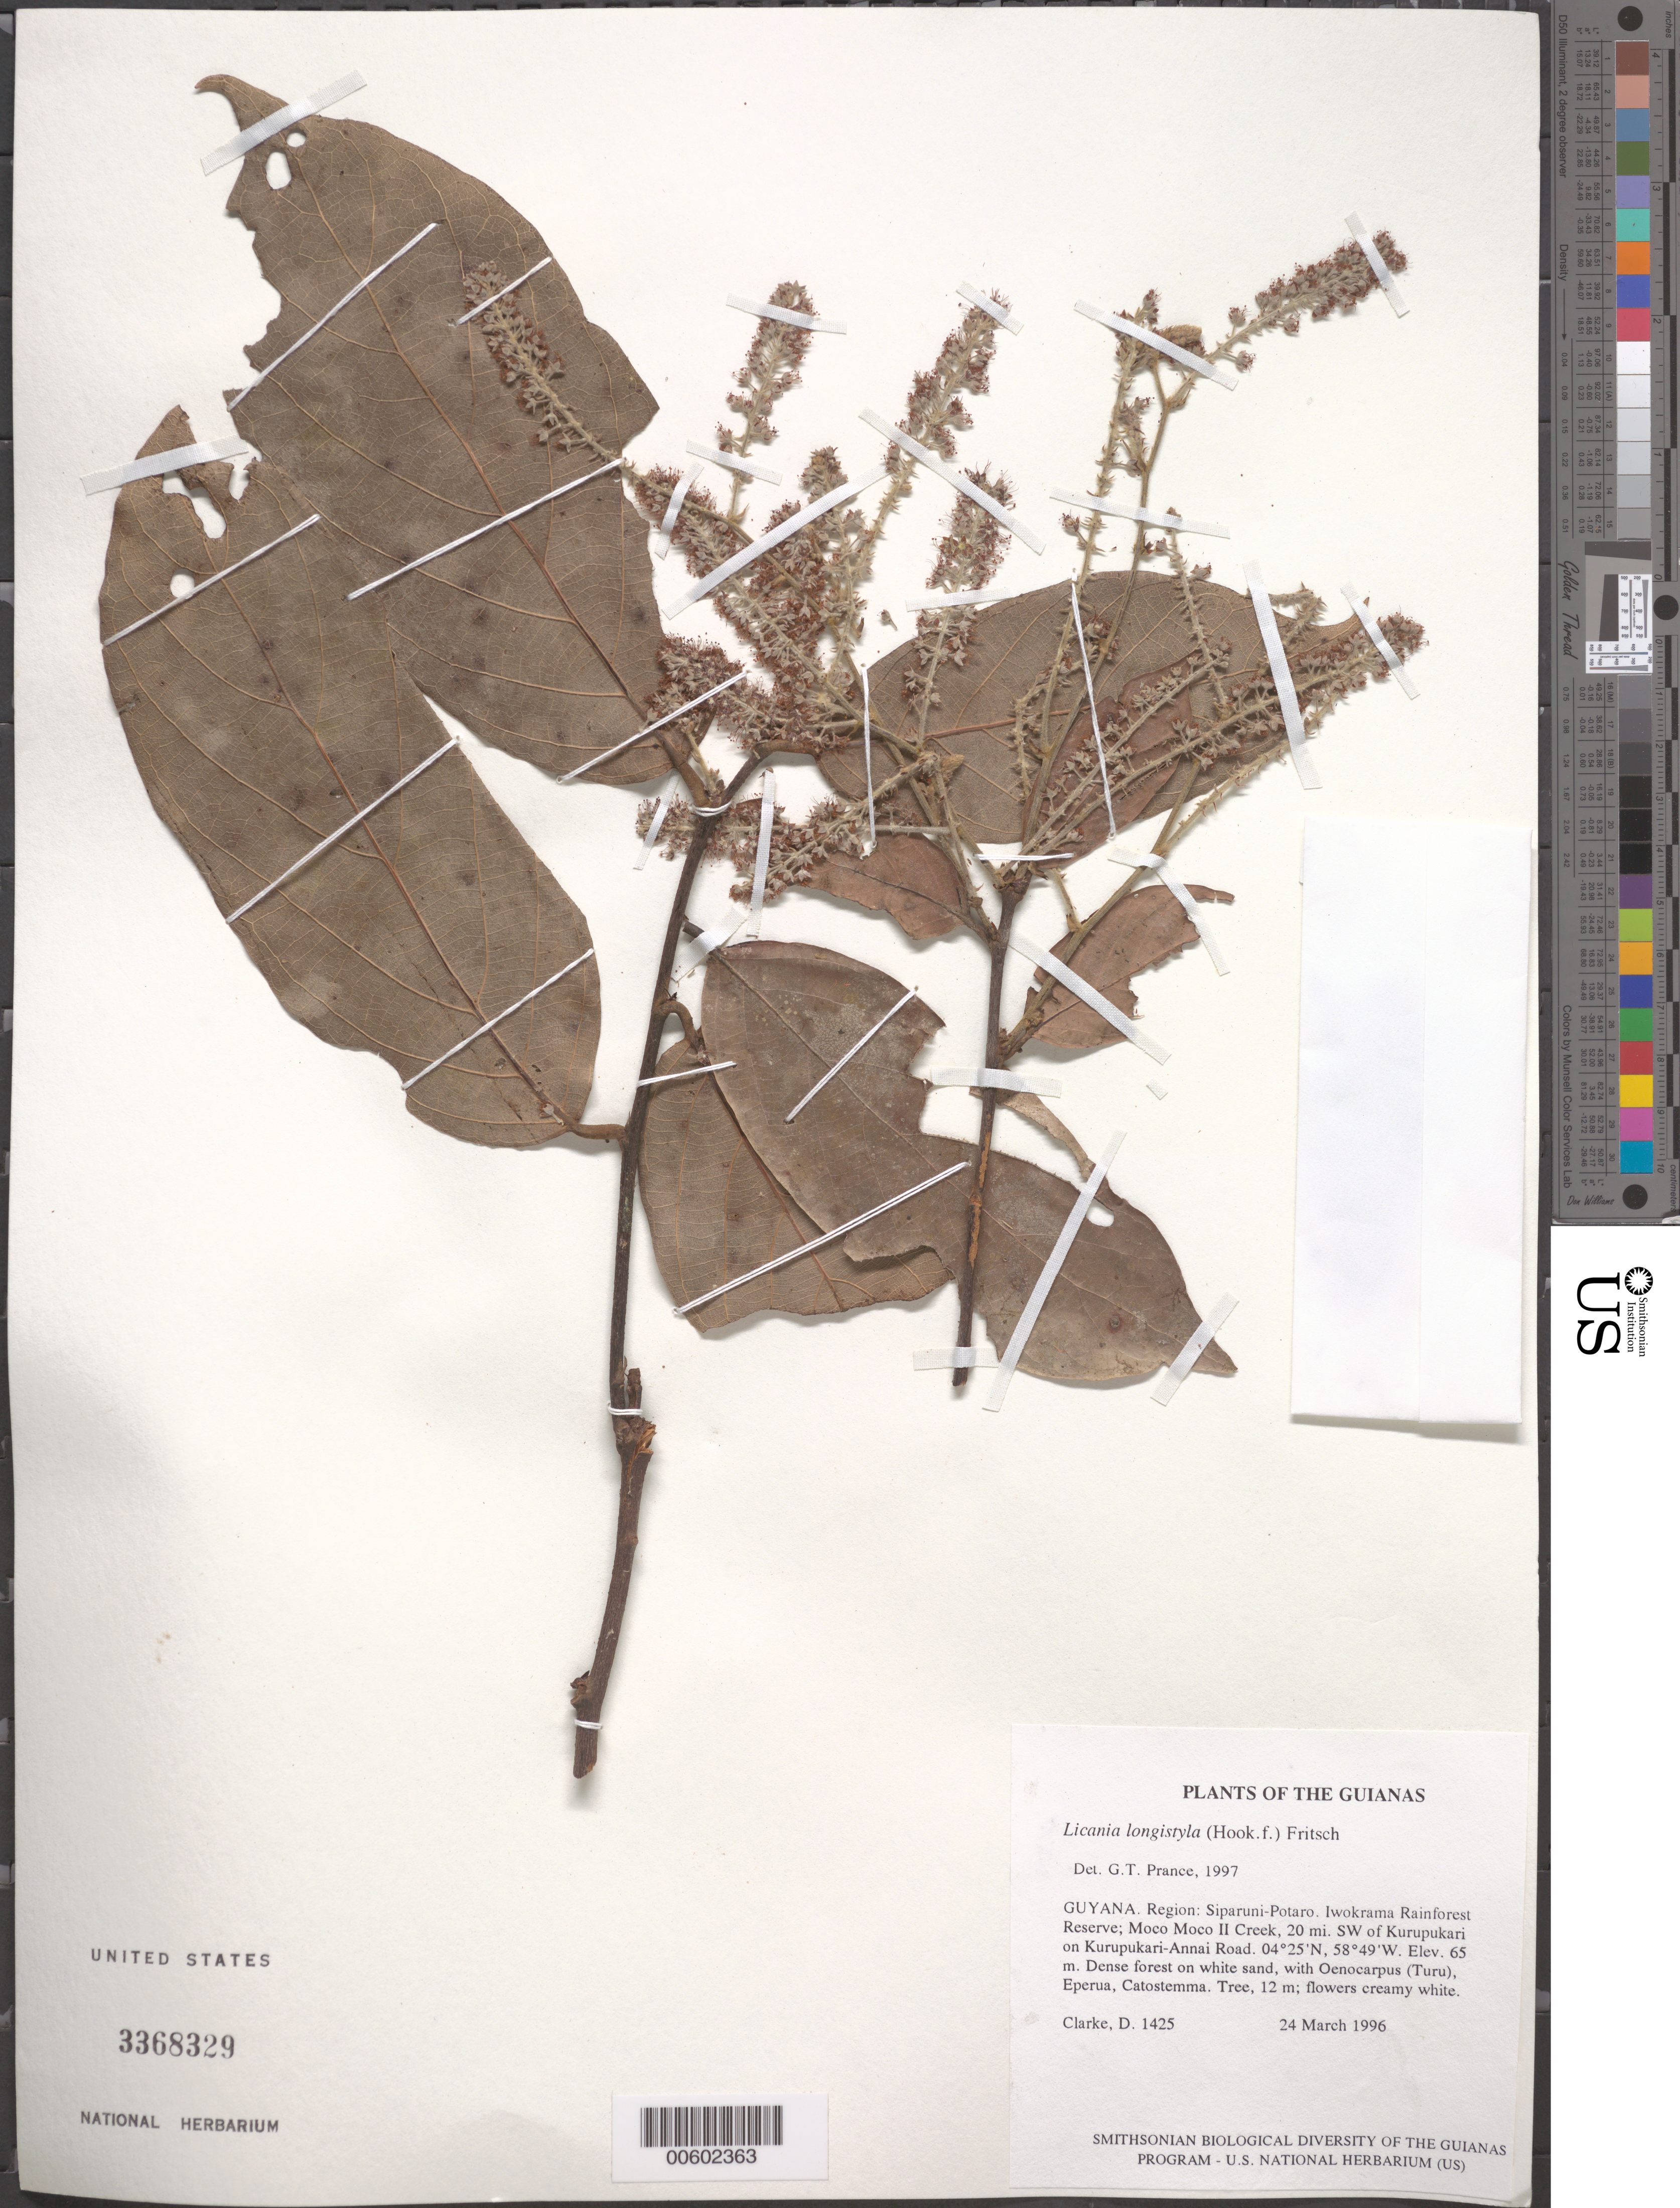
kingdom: Plantae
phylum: Tracheophyta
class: Magnoliopsida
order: Malpighiales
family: Chrysobalanaceae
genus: Leptobalanus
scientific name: Leptobalanus longistylus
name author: (Hook. f.) Sothers & Prance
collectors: H. D. Clarke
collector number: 1425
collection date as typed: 24 March 1996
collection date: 1996-03-24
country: Guyana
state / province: Potaro-Siparuni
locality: Iwokrama Rainforest Reserve; Moco Moco II Creek, 20 mi. SW of Kurupukari on Kurupukari-Annai Road, 1 km N E of camp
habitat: Dense forest on white sand, with Oenocarpus (Turu), Eperua, Catostemma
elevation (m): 65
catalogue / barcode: US 3368329